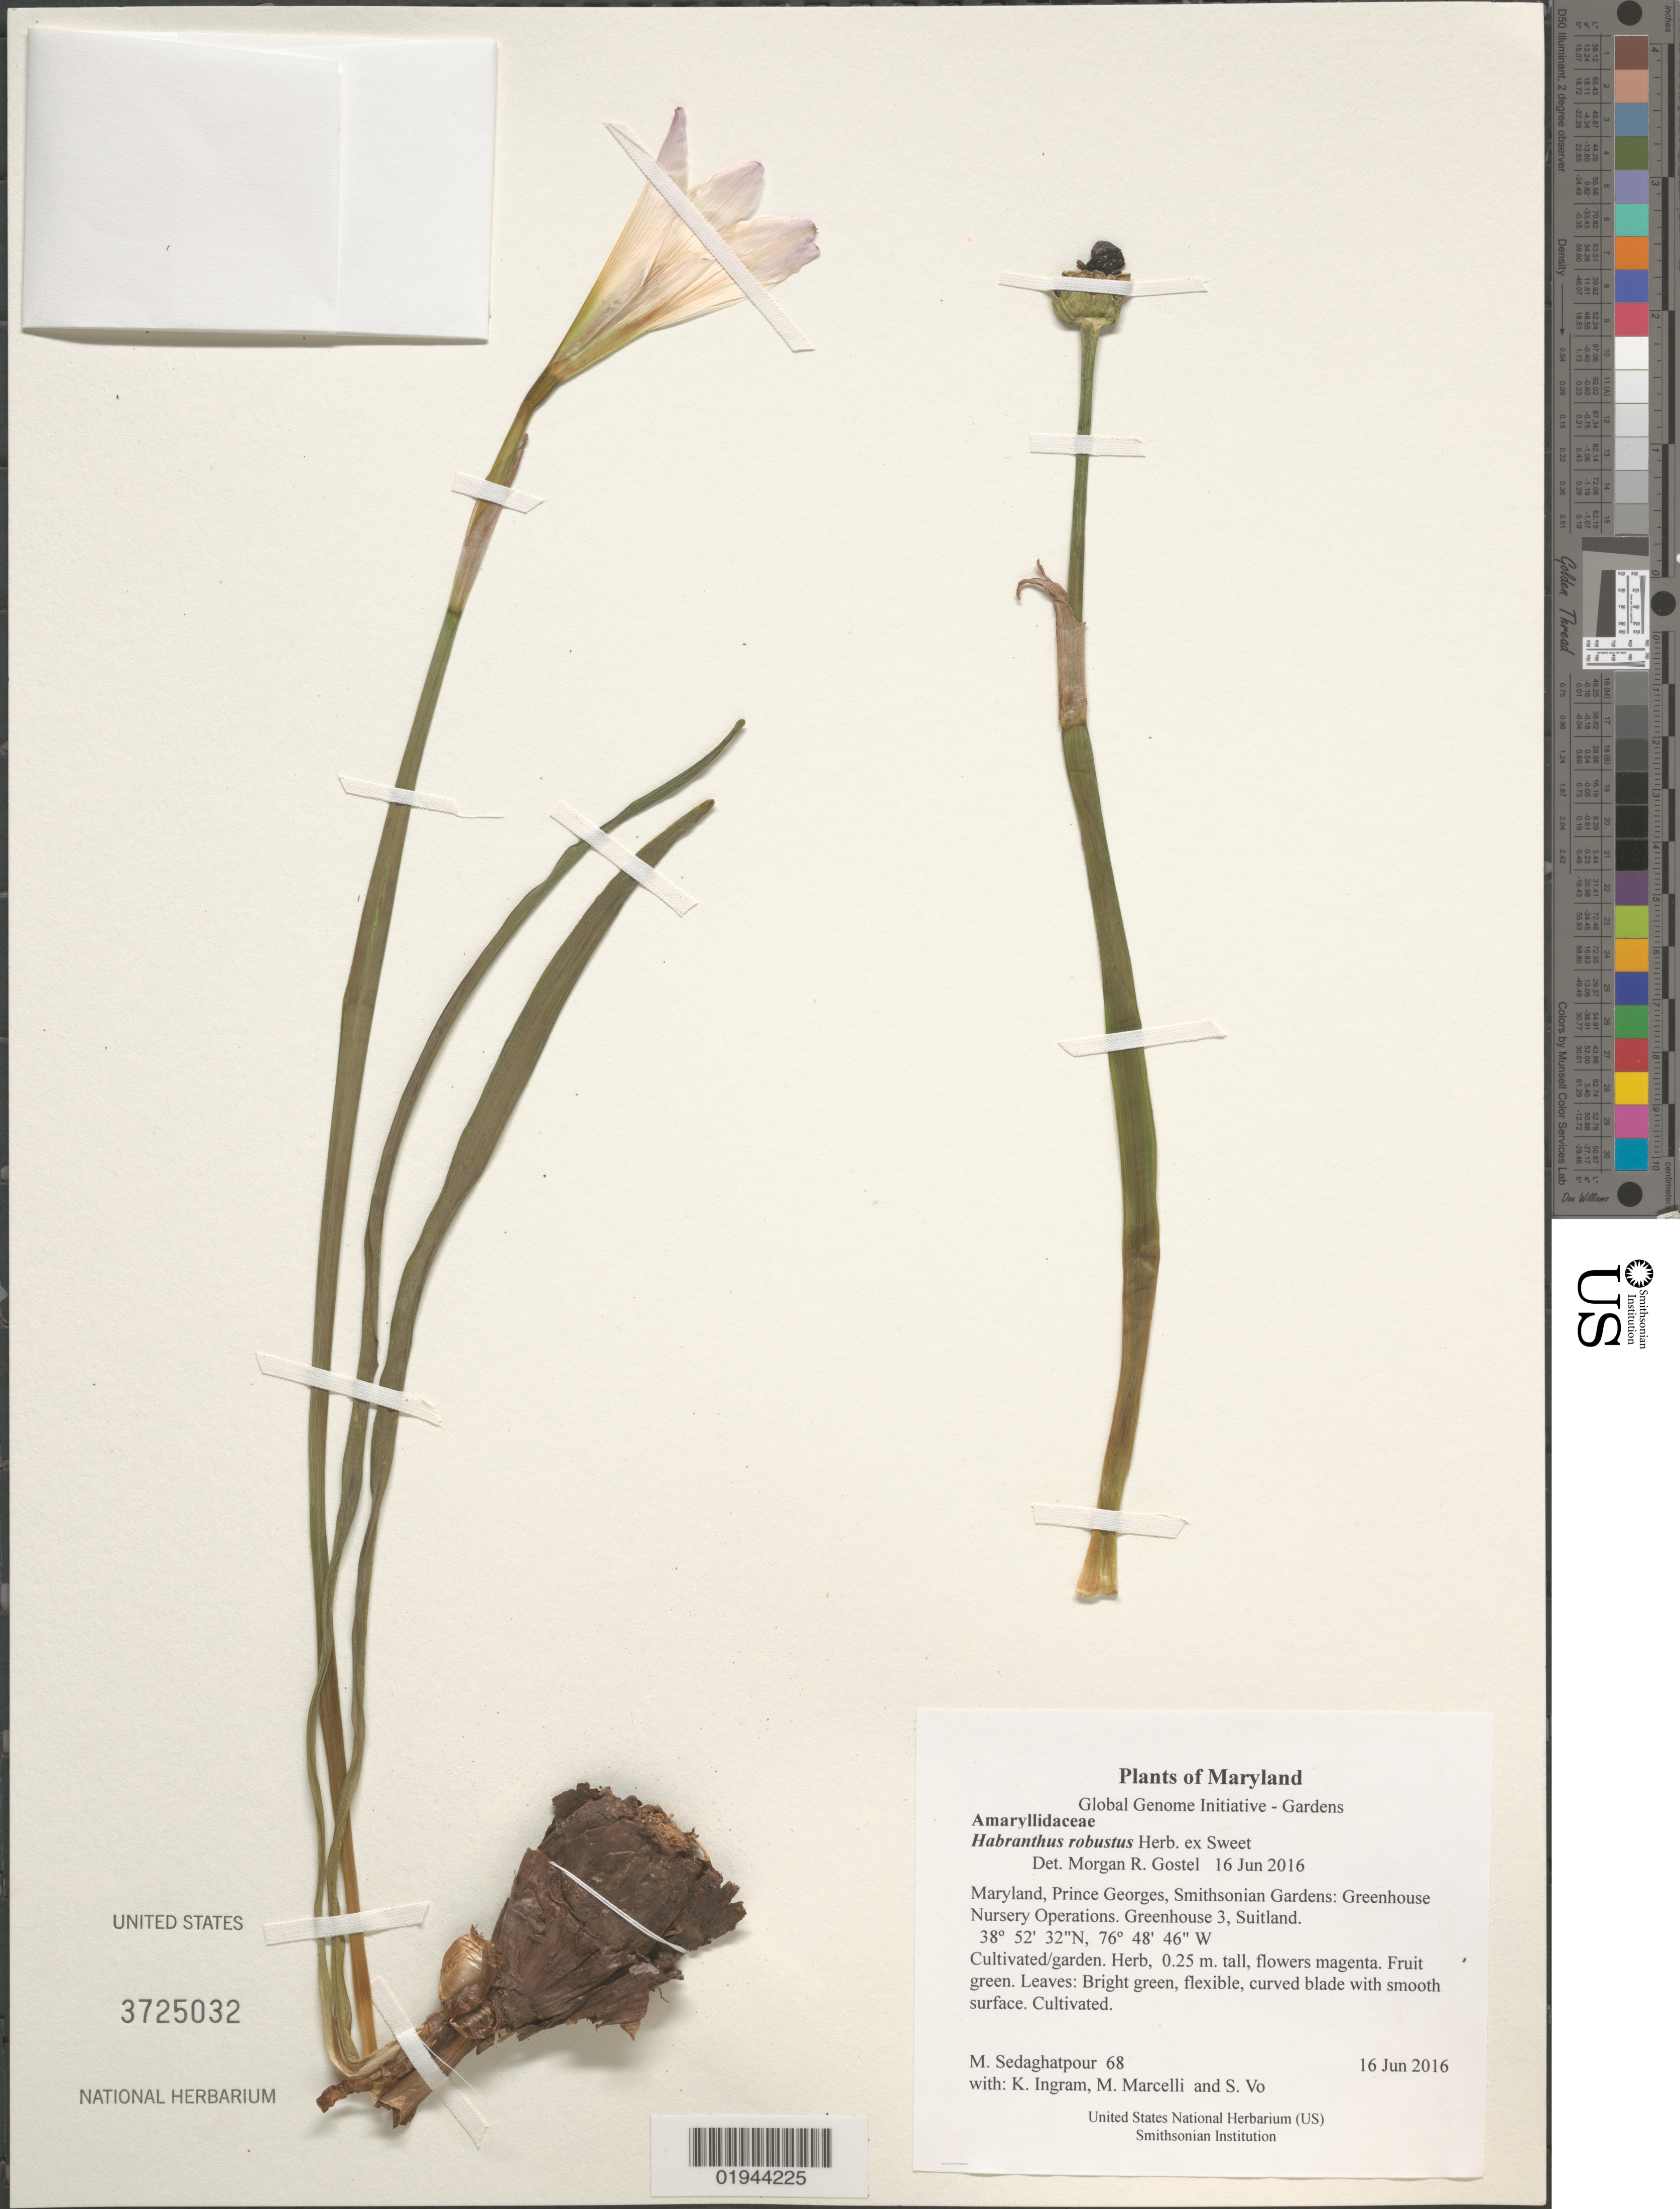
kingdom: Plantae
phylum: Tracheophyta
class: Liliopsida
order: Asparagales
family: Amaryllidaceae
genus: Habranthus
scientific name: Habranthus robustus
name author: Herb. ex Sweet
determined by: Gostel, Morgan R., (BRIT), Botanical Research Institute of Texas (UNITED STATES)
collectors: M. Sedaghatpour, K. S. Ingram, M. Marcelli & S. Vo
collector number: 68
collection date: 2016-06-16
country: United States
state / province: Maryland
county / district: Prince George's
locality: Smithsonian Gardens: Greenhouse Nursery Operations. Greenhouse 3, Suitland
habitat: Cultivated/garden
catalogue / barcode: US 3725032